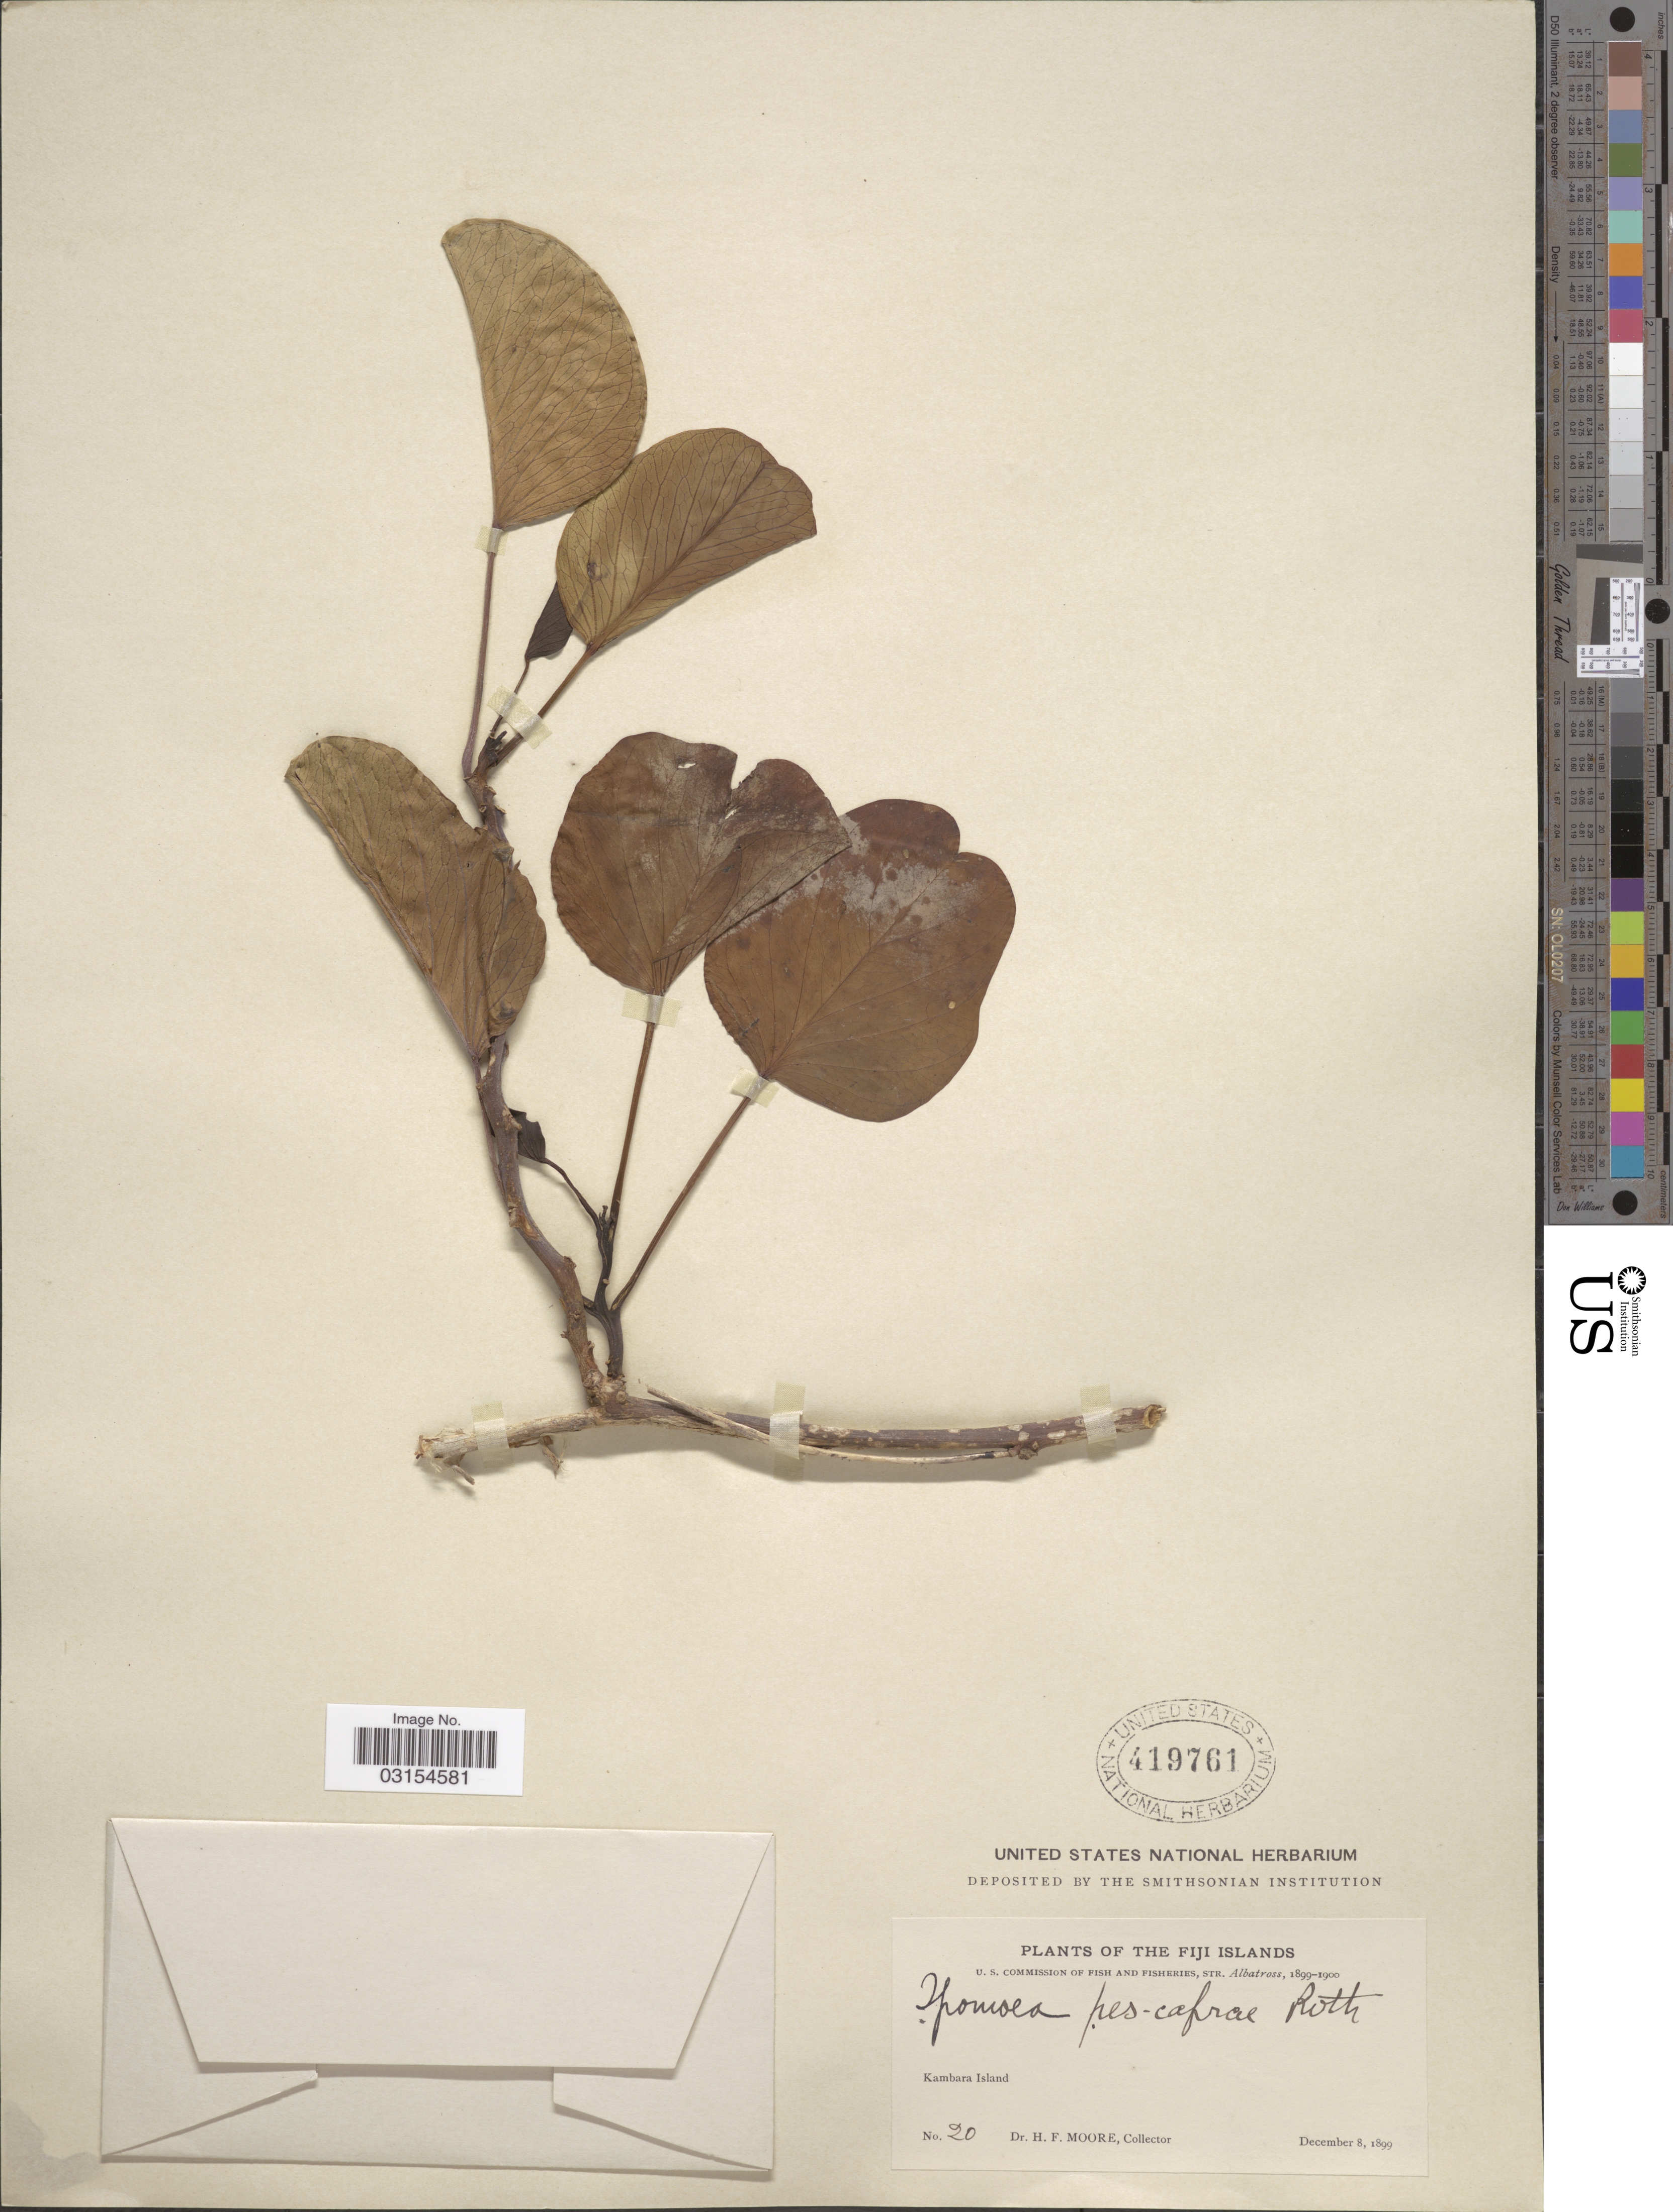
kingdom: Plantae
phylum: Tracheophyta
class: Magnoliopsida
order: Solanales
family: Convolvulaceae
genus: Ipomoea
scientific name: Ipomoea pes-caprae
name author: (L.) R. Br.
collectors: H. F. Moore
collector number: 20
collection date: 1899-12-08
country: Fiji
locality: Fiji Islands. Kambara Island.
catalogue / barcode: US 419761